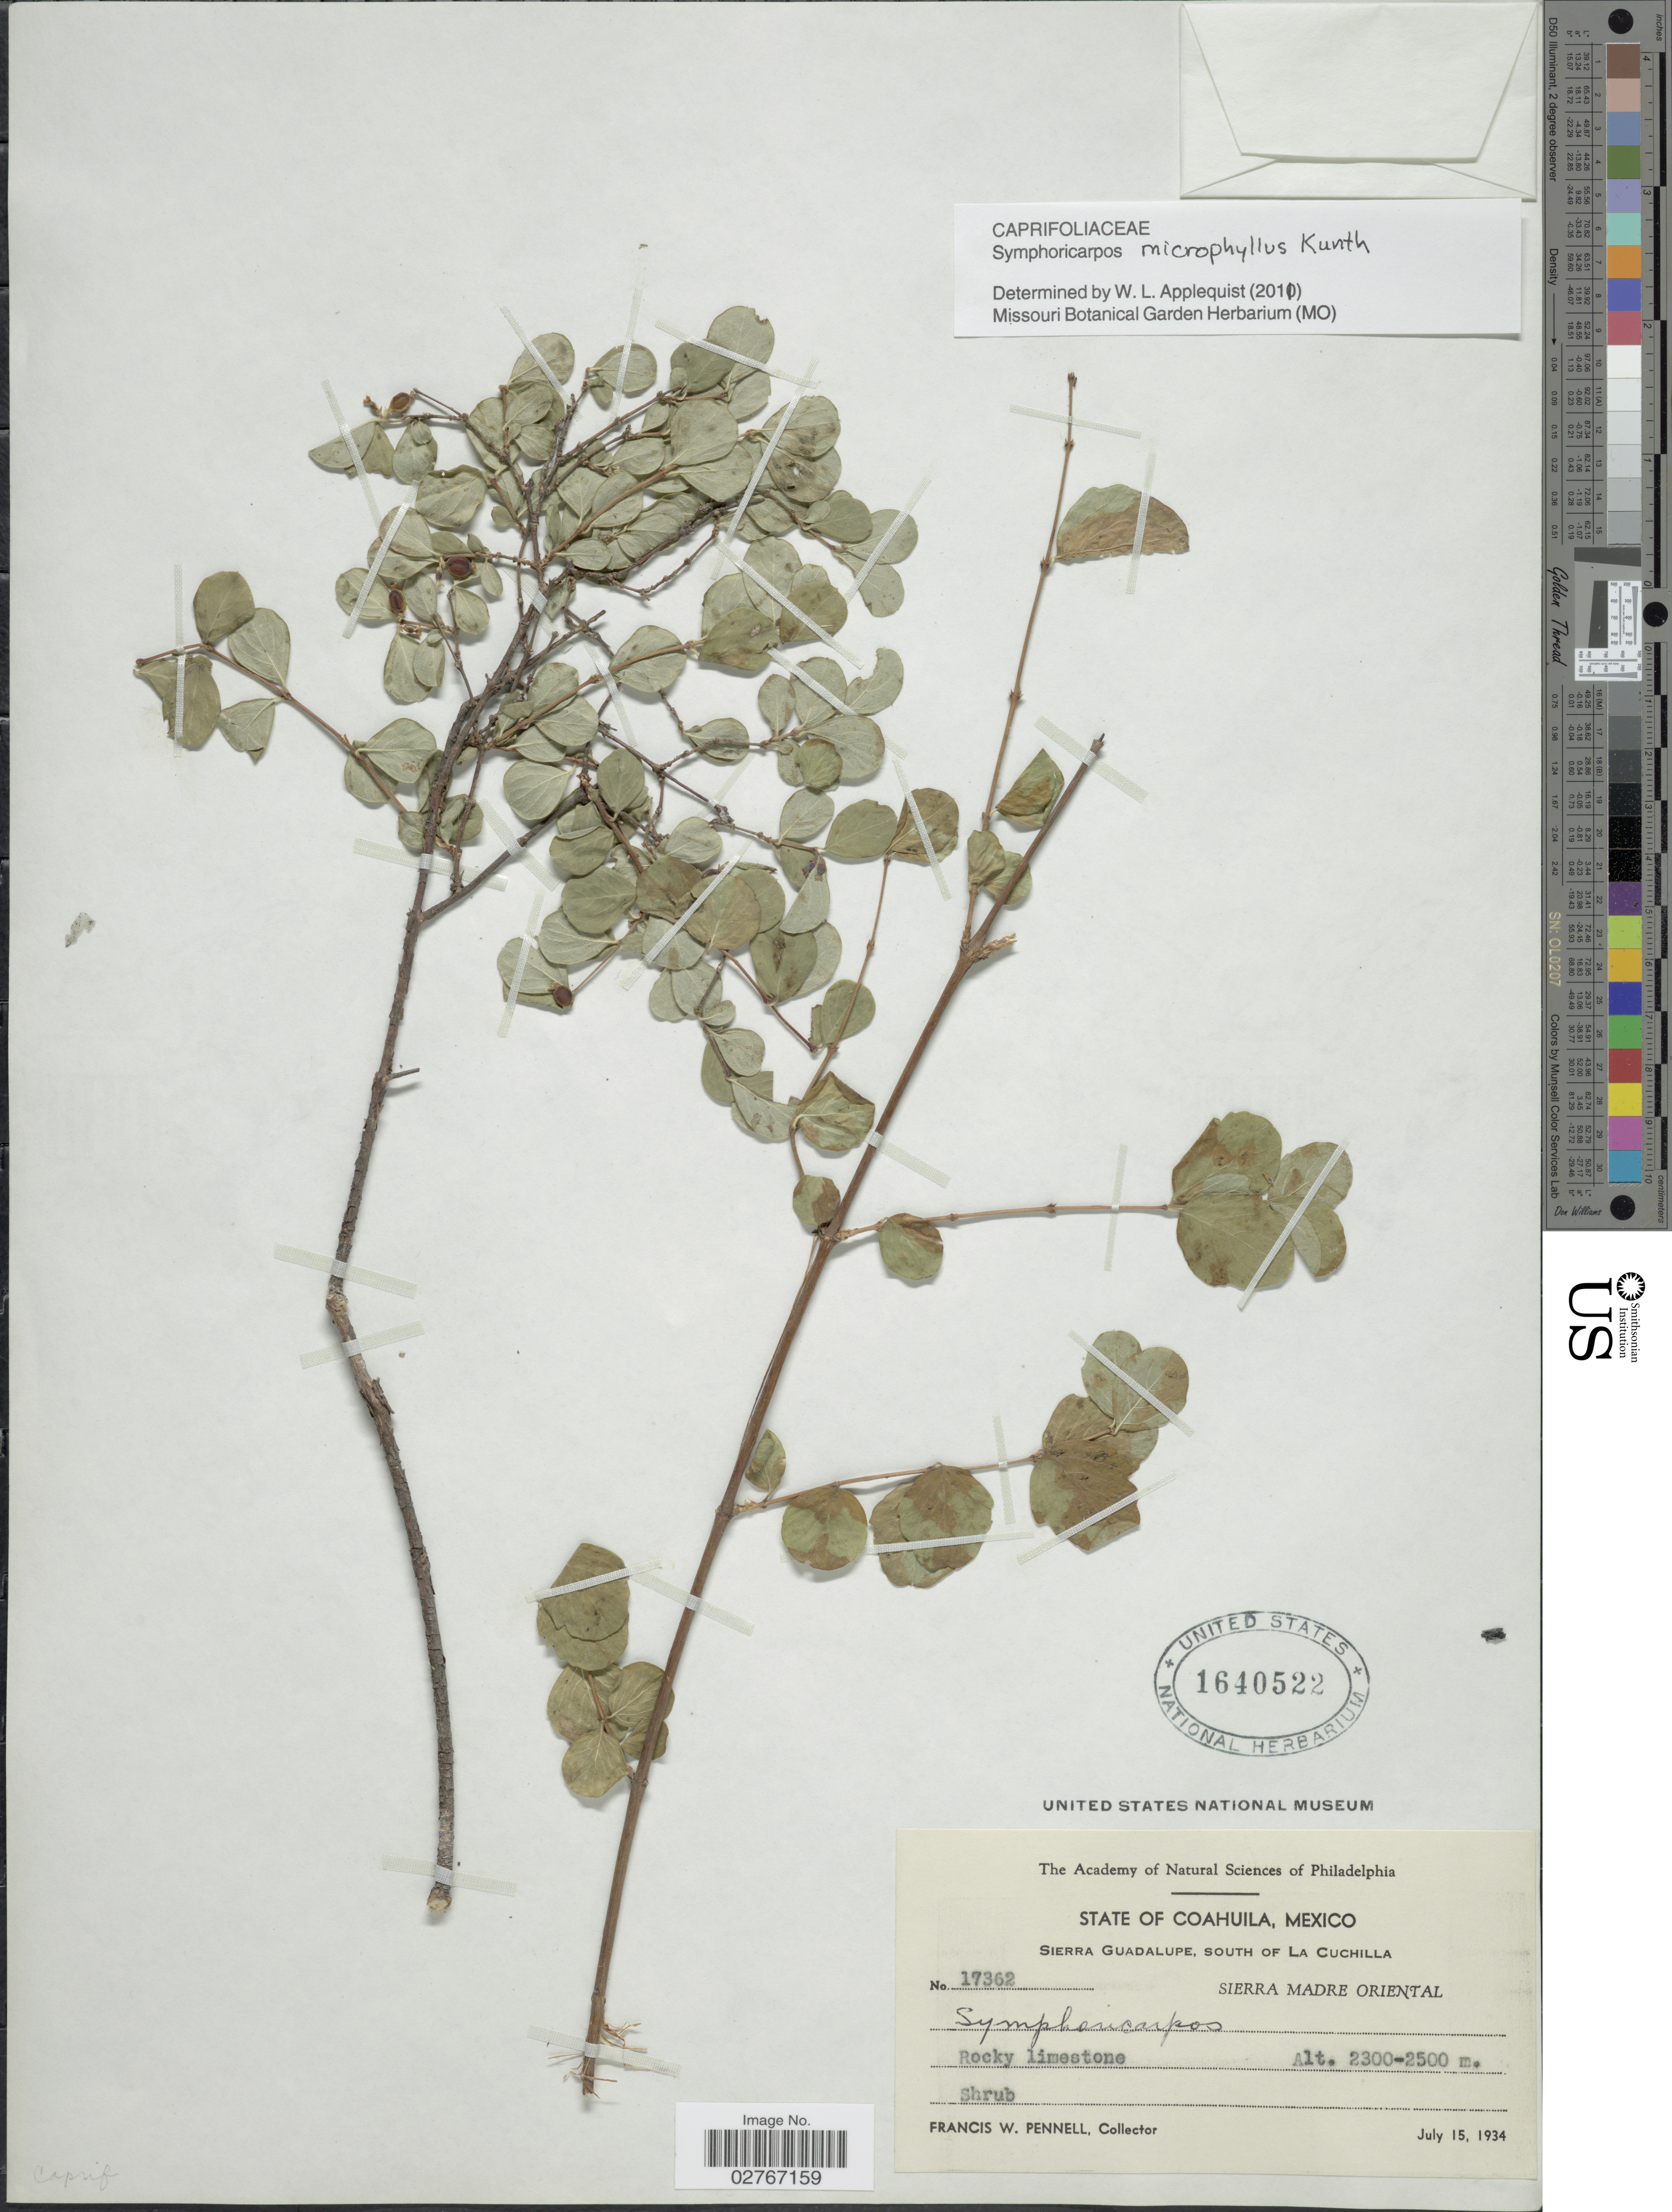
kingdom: Plantae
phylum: Tracheophyta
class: Magnoliopsida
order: Dipsacales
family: Caprifoliaceae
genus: Symphoricarpos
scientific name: Symphoricarpos microphyllus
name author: Kunth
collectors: F. W. Pennell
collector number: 17362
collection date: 1934-07-15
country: Mexico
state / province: Coahuila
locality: Sierra Guadalupe, South of La Cuchilla, Sierra Madre Oriental.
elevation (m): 2300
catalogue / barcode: US 1640522